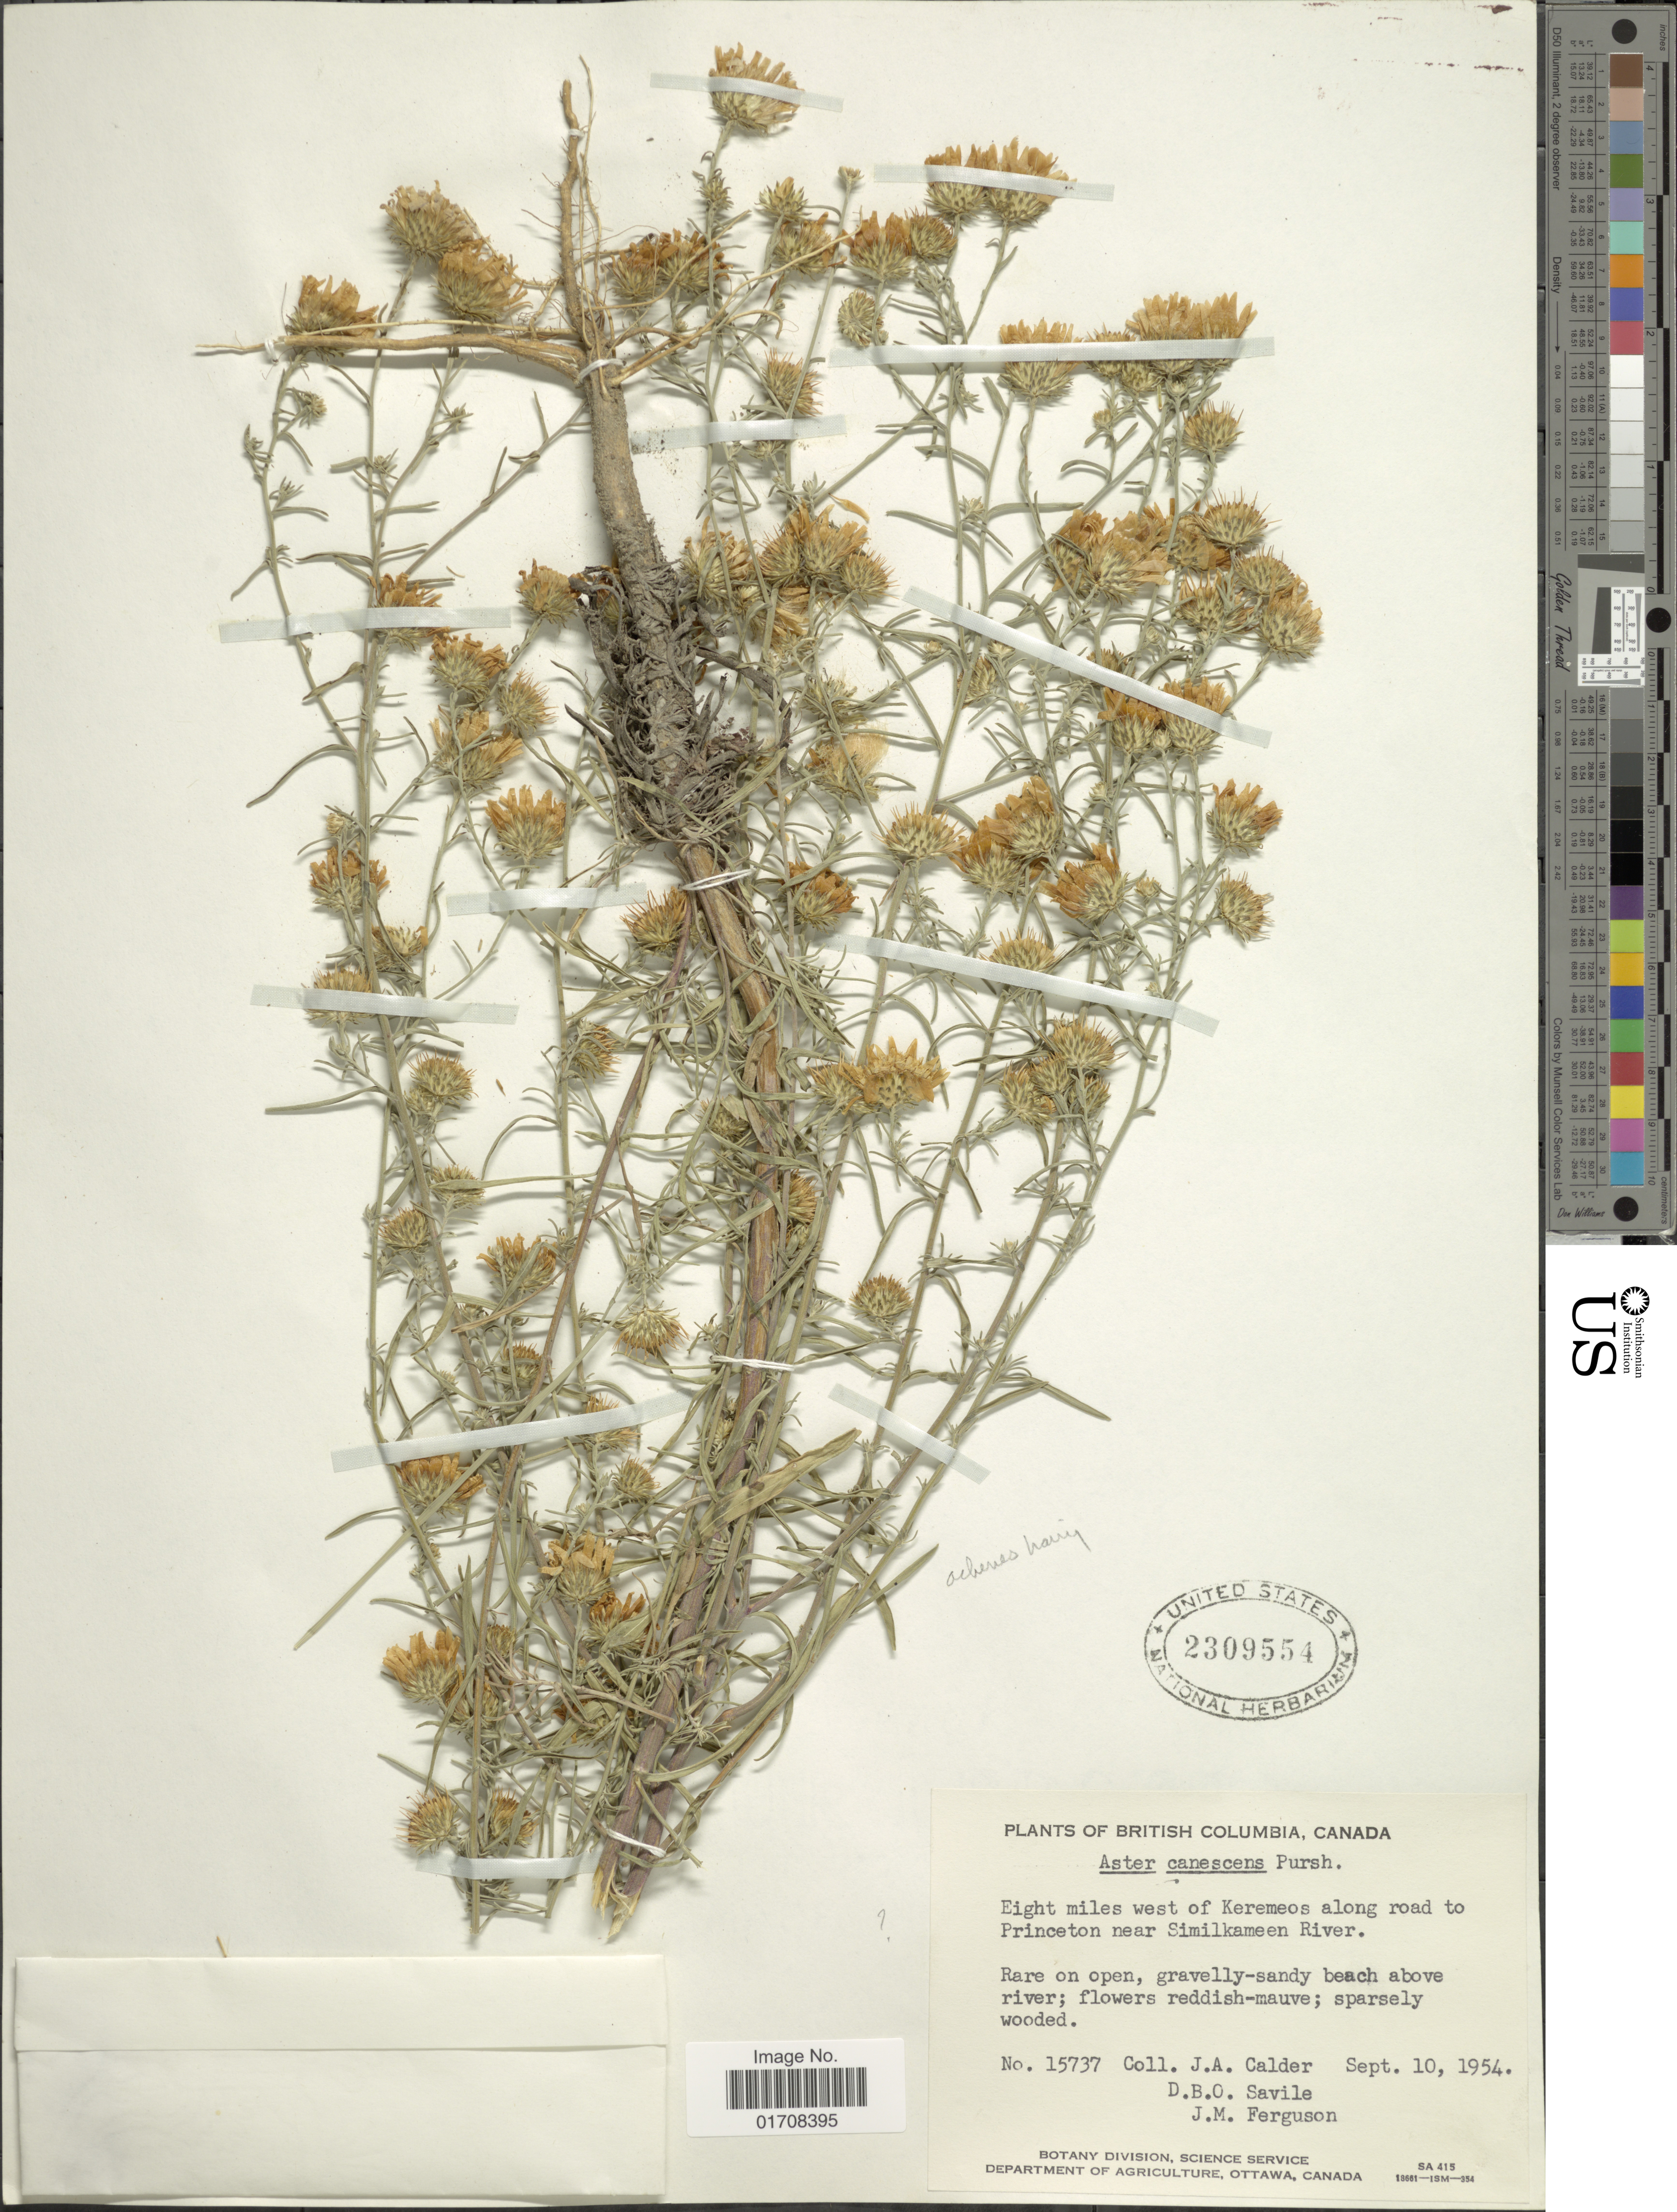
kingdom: Plantae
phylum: Tracheophyta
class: Magnoliopsida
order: Asterales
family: Asteraceae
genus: Machaeranthera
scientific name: Machaeranthera canescens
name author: (Pursh) A. Gray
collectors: J. A. Calder, D. Savile & J. M. Ferguson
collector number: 15737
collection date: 1954-09-10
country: Canada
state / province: British Columbia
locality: Eight miles west of Keremos along road to Princeton near Similkameen River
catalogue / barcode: US 2309554